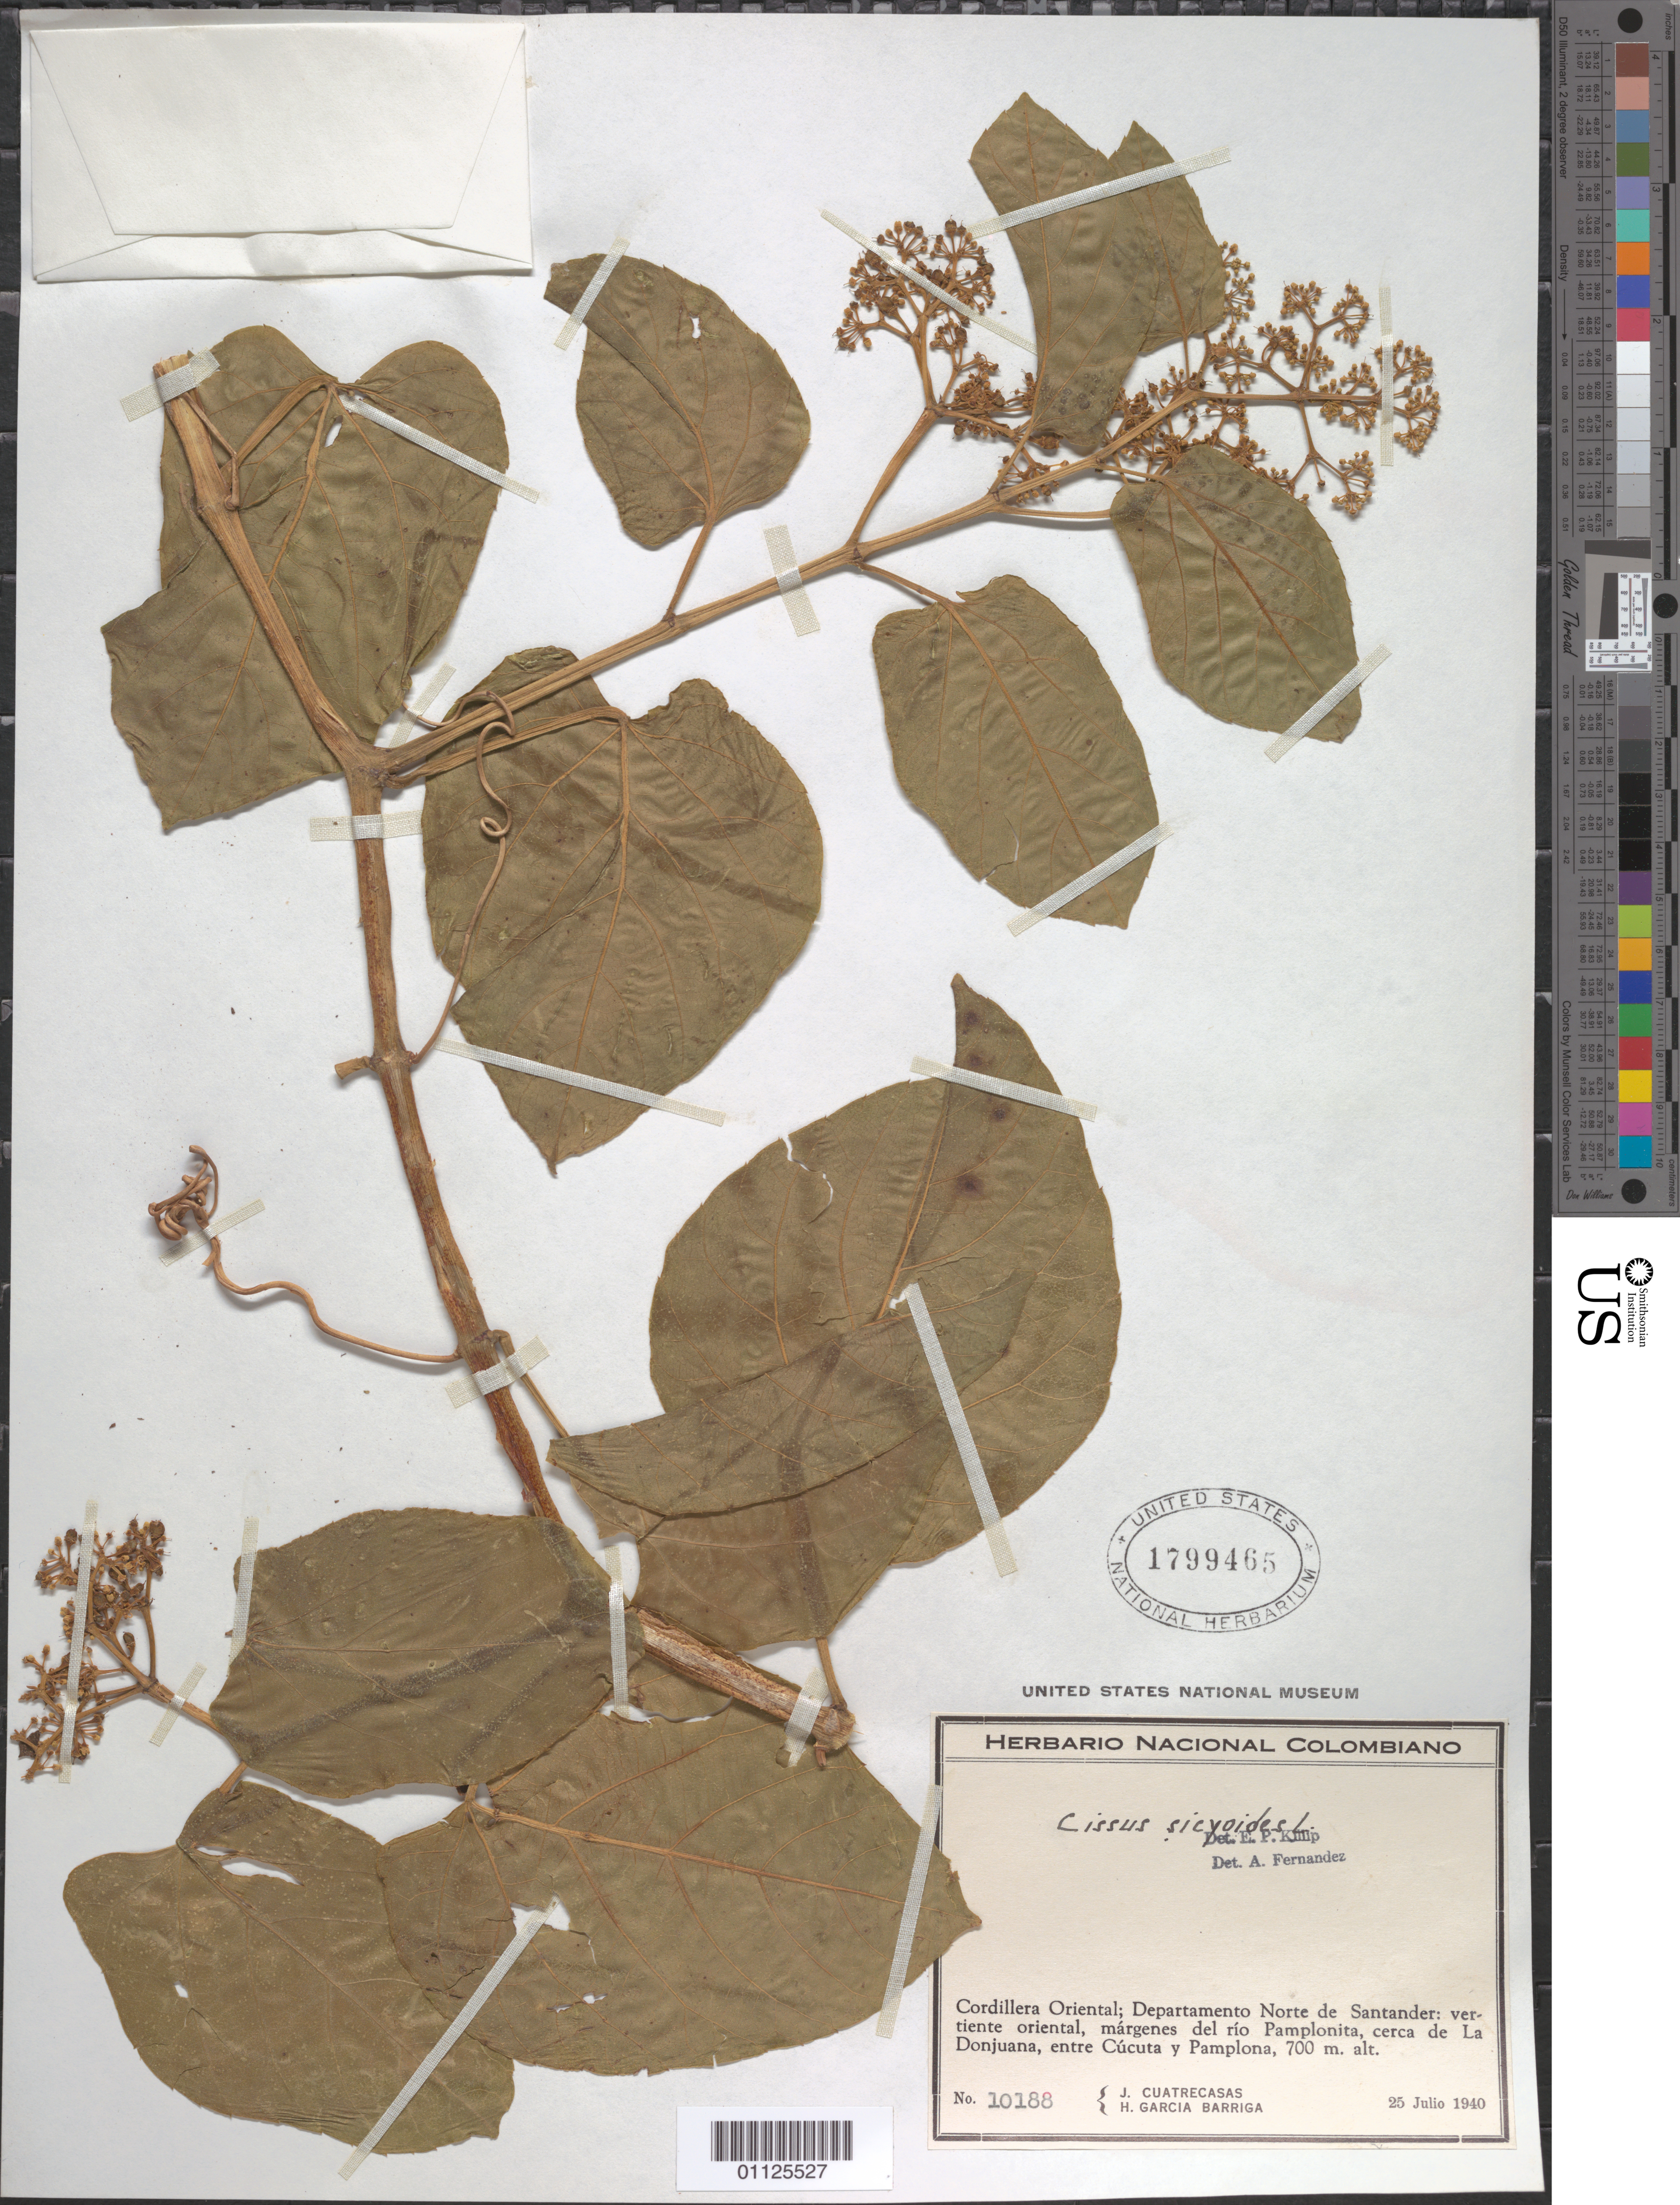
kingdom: Plantae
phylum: Tracheophyta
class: Magnoliopsida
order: Vitales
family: Vitaceae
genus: Cissus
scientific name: Cissus verticillata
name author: (L.) Nicolson & C.E. Jarvis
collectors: J. Cuatrecasas & H. García Barriga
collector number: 10188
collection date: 1940-07-25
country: Colombia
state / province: Norte de Santander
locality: Cordillera Oriental; vertiente oriental, margenes del rio Pamplonita, cerca de La Donjuana, entre Cucuta y Pamplona.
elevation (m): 700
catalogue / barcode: US 1799465